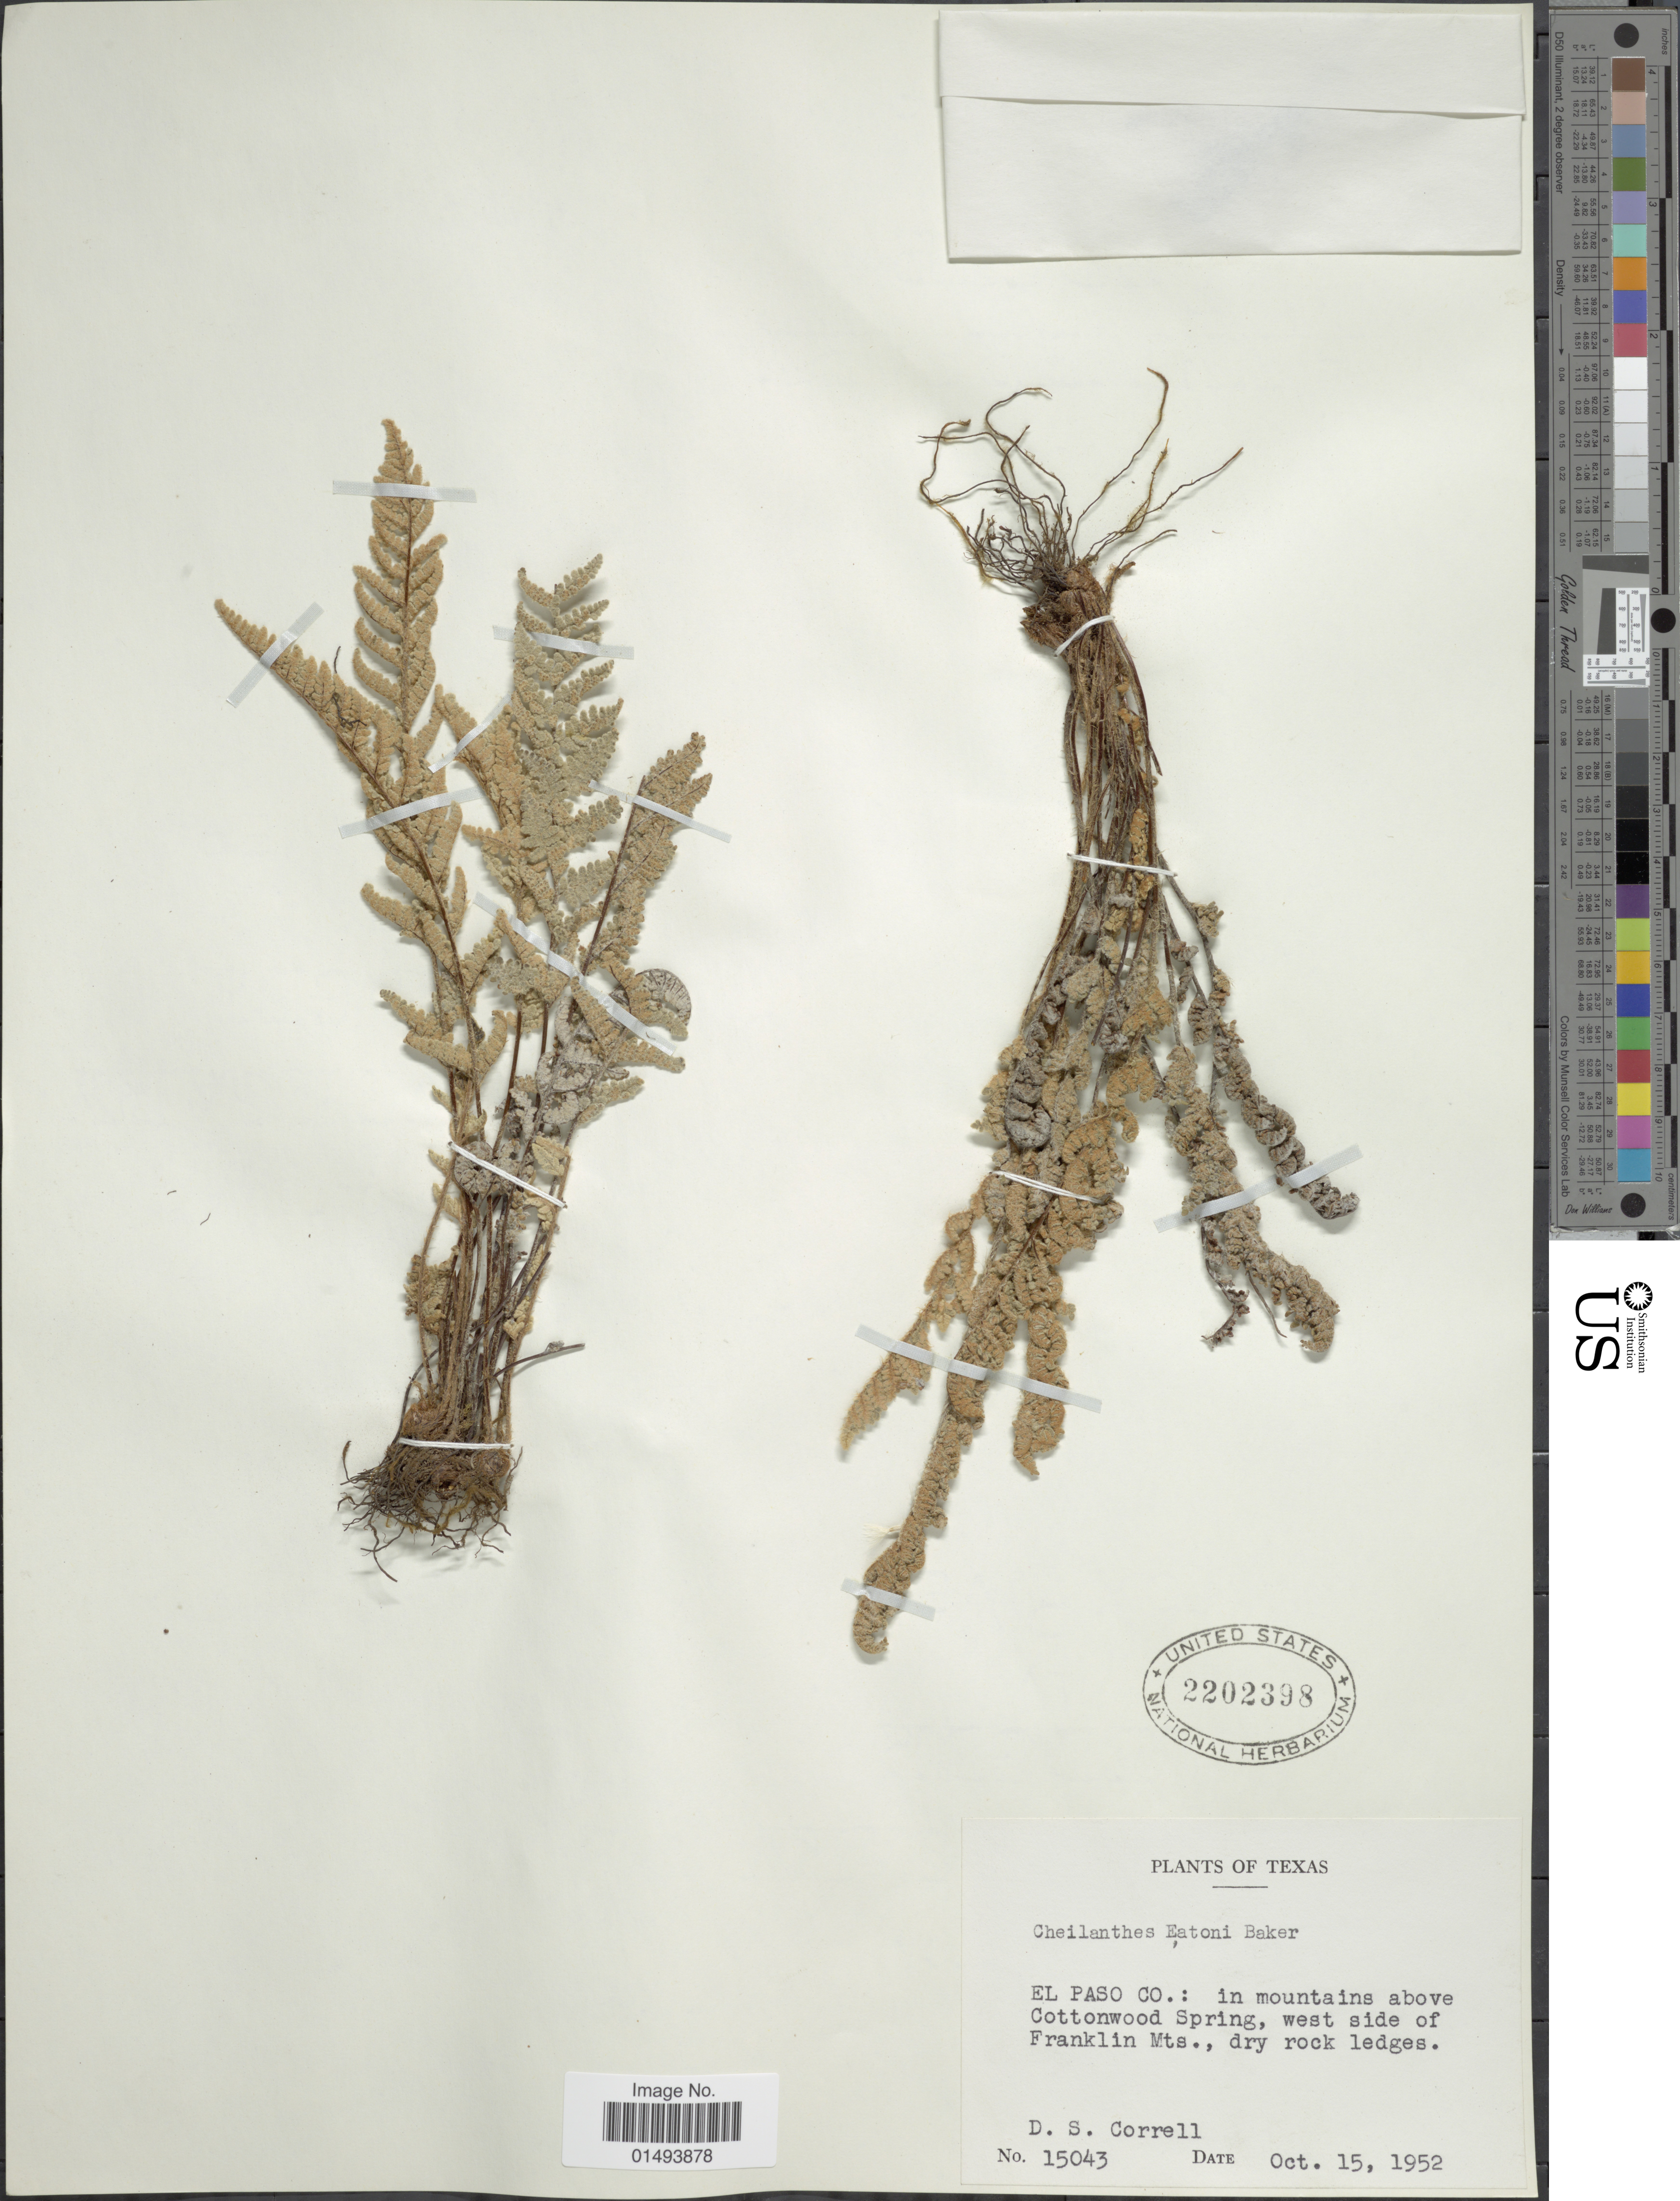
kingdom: Plantae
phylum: Tracheophyta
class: Polypodiopsida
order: Polypodiales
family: Pteridaceae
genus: Myriopteris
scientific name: Myriopteris rufa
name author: Fée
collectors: D. S. Correll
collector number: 15043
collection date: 1952-10-15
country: United States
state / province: Texas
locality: Plants of Texas, El Paso Co.: in mountains above Cottonwood Spring, west side of Franklin Mts., dry rock ledges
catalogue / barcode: US 2202398